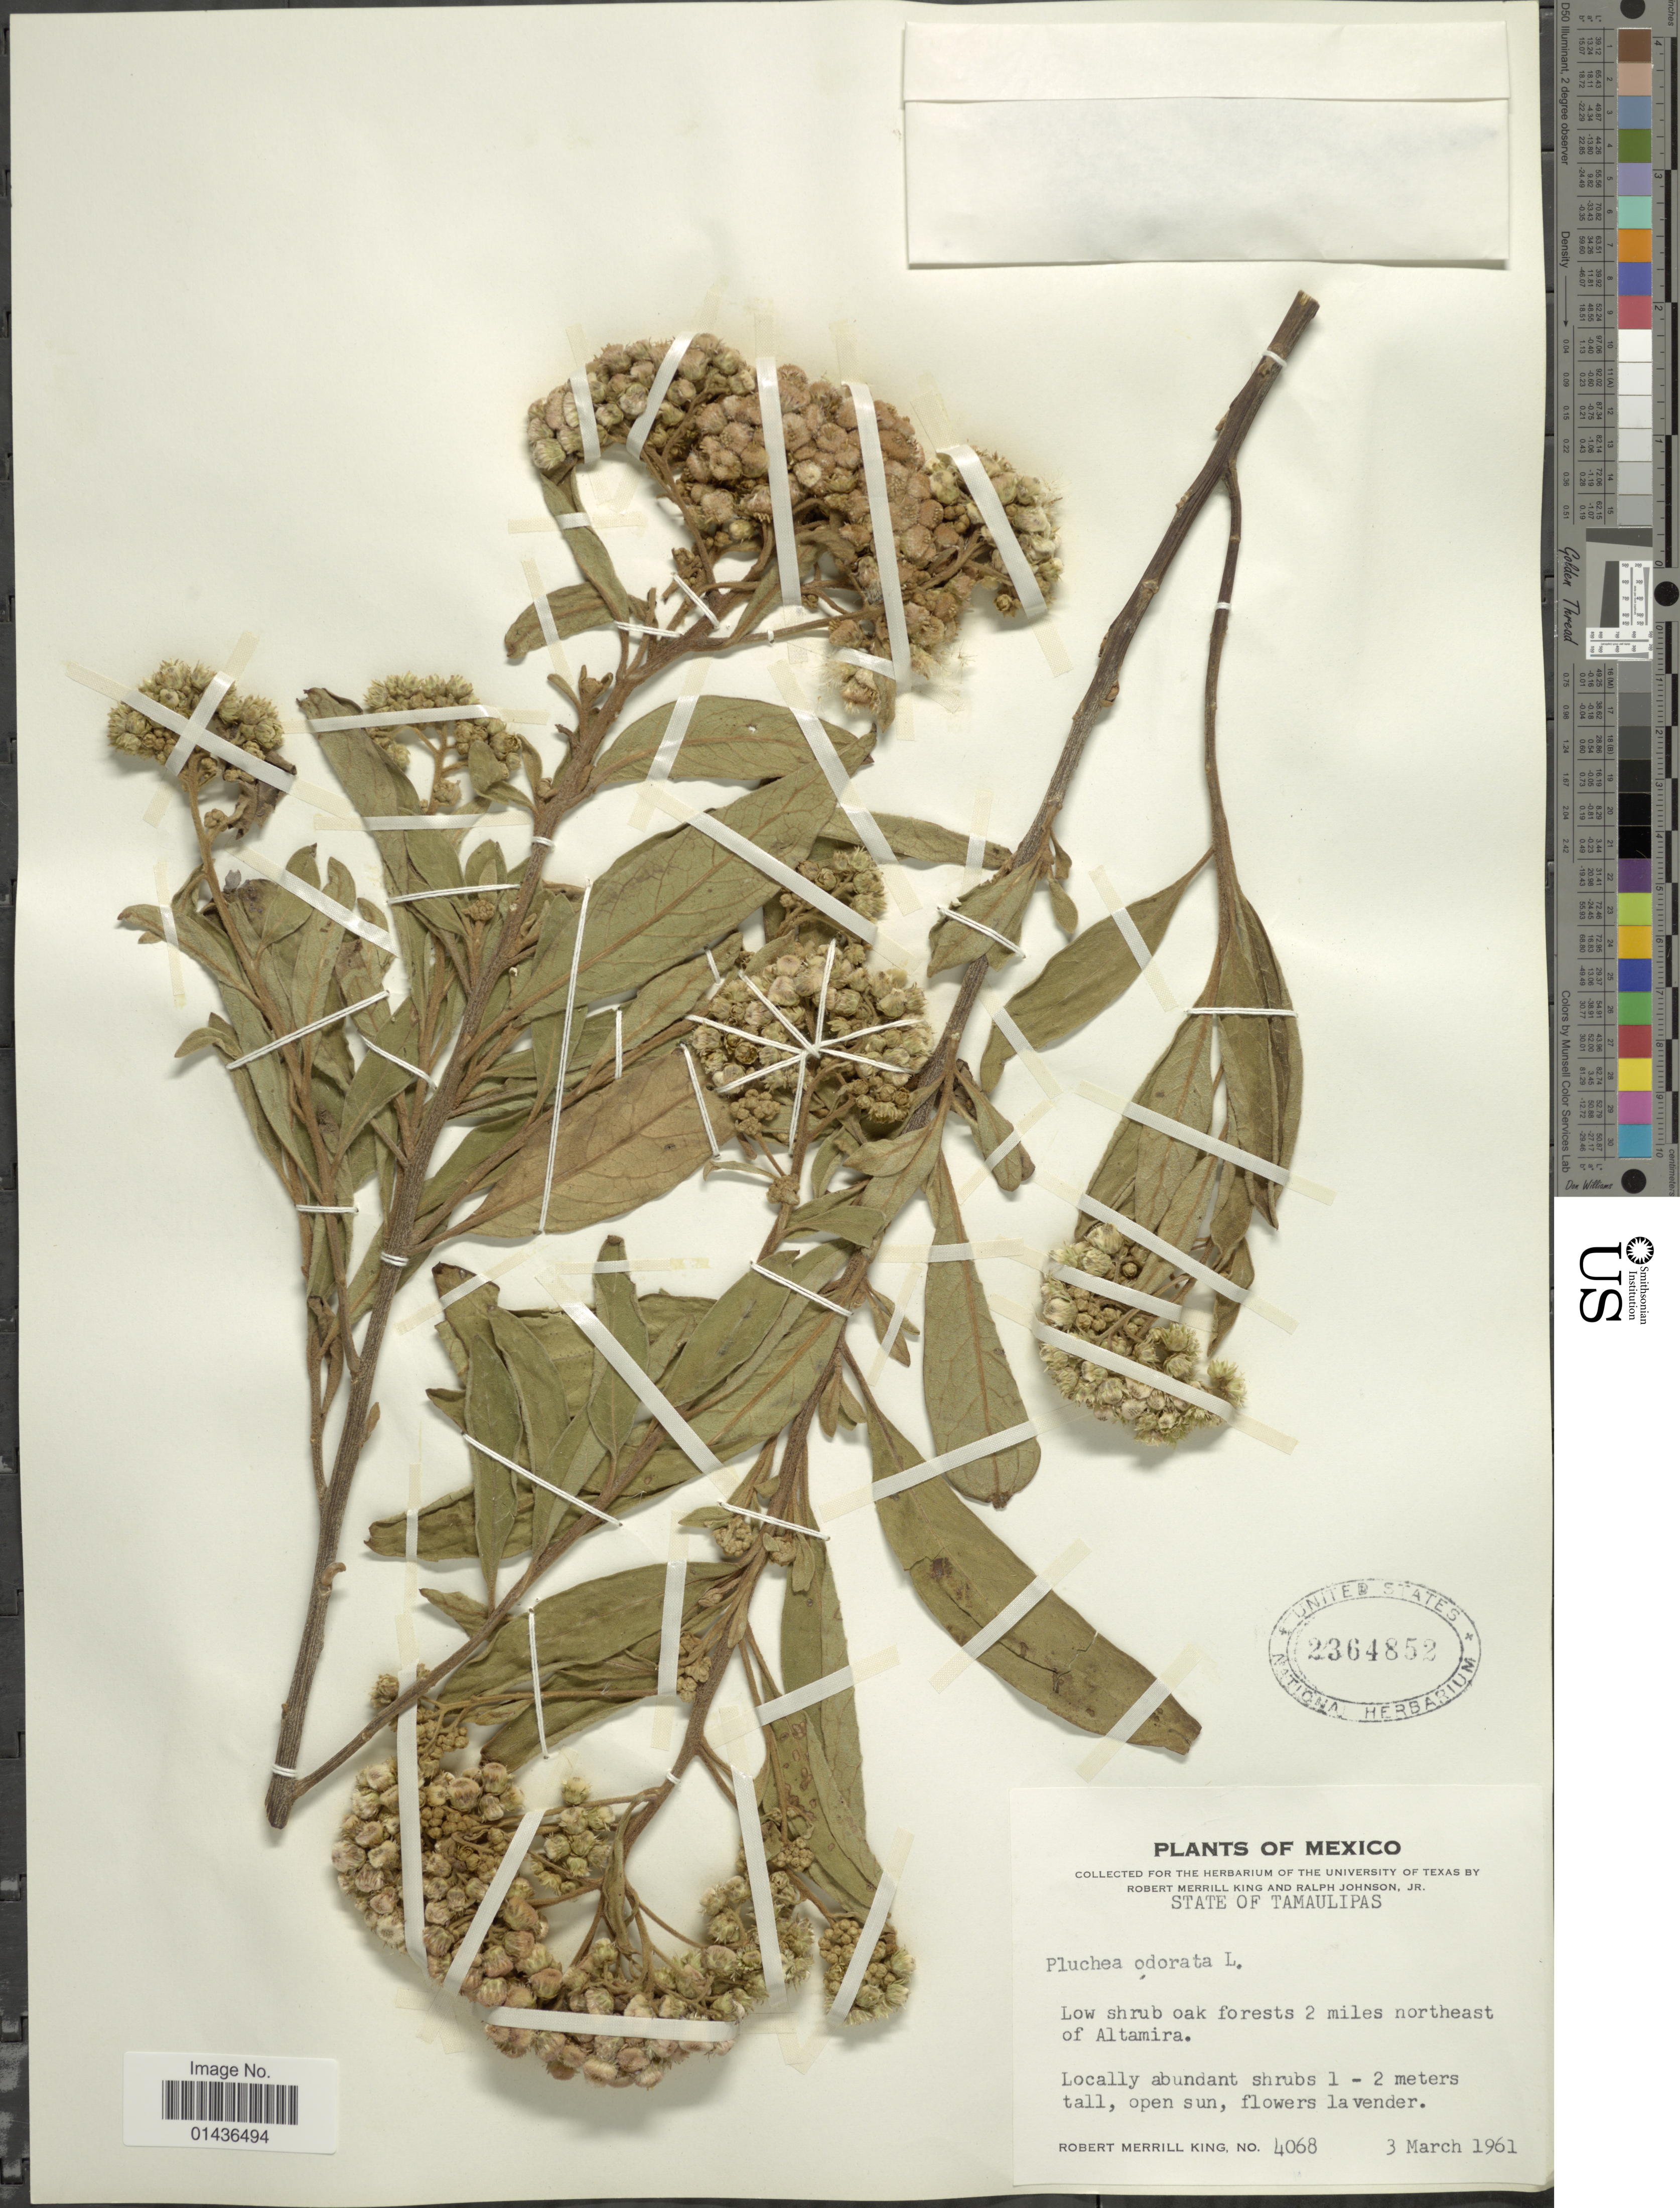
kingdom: Plantae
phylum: Tracheophyta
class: Magnoliopsida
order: Asterales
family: Asteraceae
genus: Pluchea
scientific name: Pluchea carolinensis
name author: (Jacq.) D. Don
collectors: R. M. King & R. Johnson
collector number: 4068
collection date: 1961-03-03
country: Mexico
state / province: Tamaulipas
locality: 2miles northeast of Altamira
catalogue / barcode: US 2364852